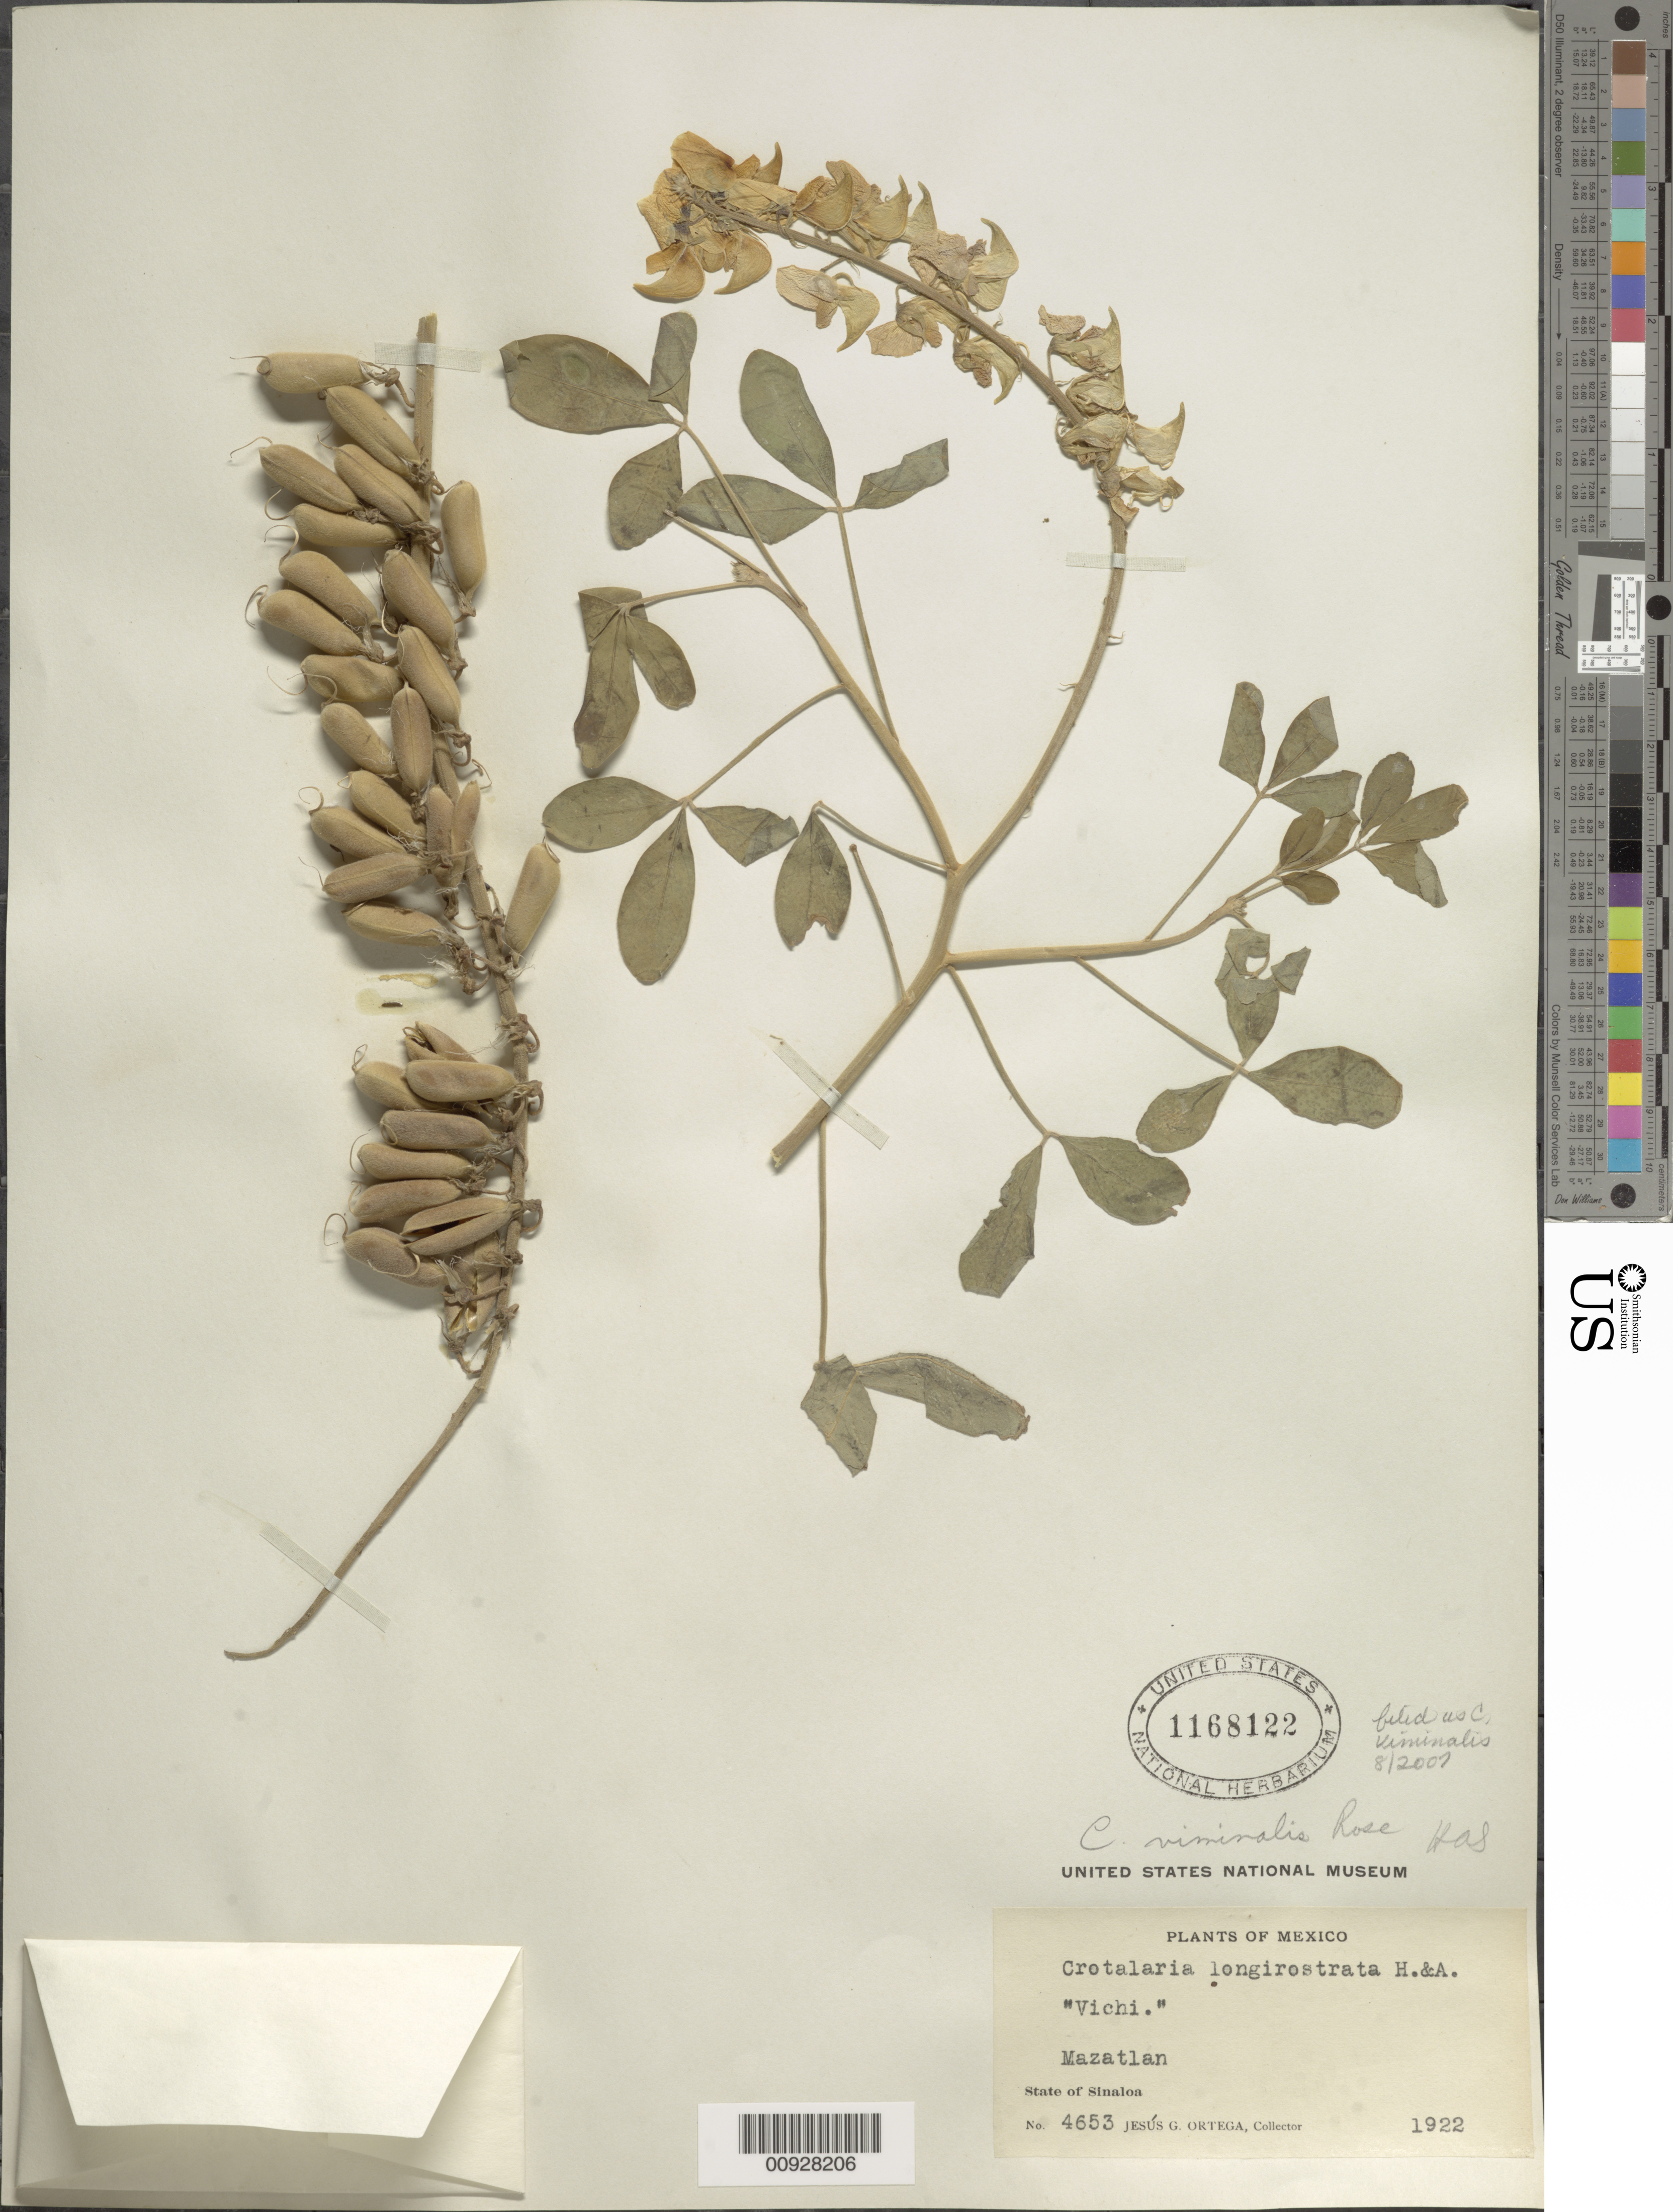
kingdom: Plantae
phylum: Tracheophyta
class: Magnoliopsida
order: Fabales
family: Fabaceae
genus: Crotalaria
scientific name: Crotalaria viminalis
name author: Rose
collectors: J. Ortega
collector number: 4653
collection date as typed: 1922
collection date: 1922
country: Mexico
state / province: Sinaloa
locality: Mazatlán, State of Sinaloa.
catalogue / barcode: US 1168122